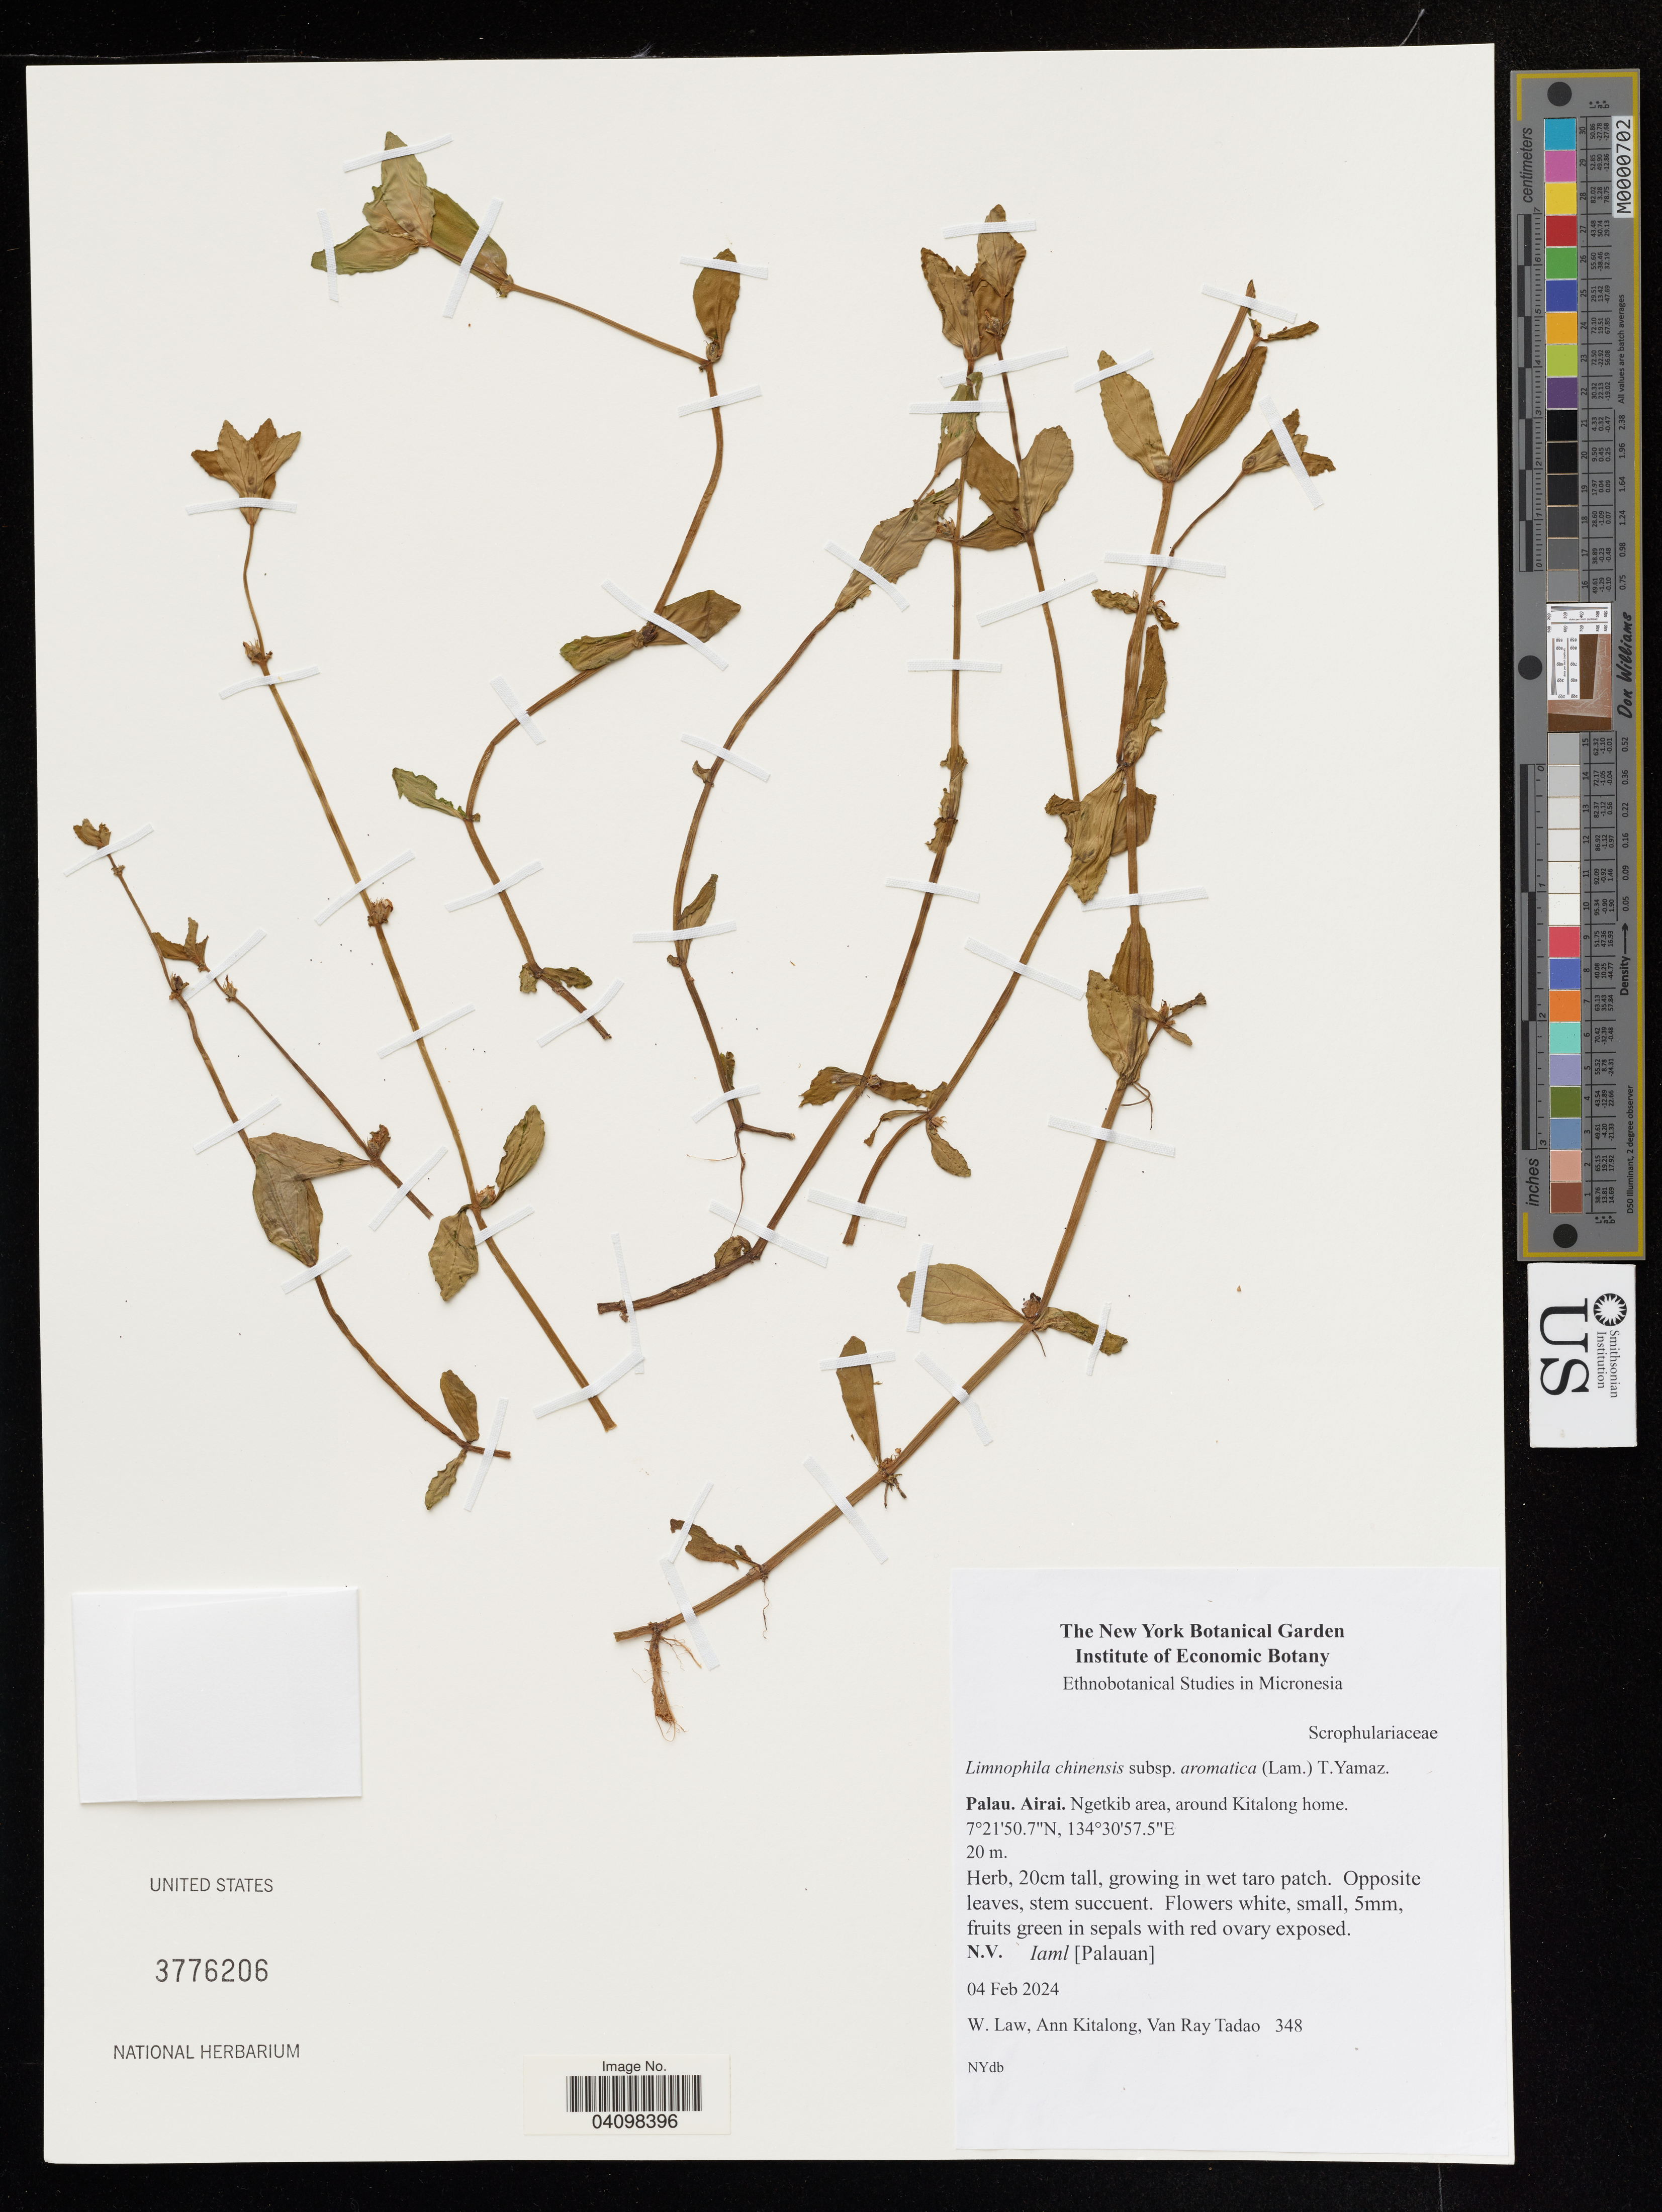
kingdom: Plantae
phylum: Tracheophyta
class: Magnoliopsida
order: Lamiales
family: Plantaginaceae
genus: Limnophila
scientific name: Limnophila chinensis (Osbeck) Merr. subsp. aromatica (Lam) T.Yamaz.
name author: (Lam.) T. Yamaz.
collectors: W. Law, A. Kitalong & V. Tadao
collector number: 348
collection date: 2024-02-04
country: Belau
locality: Airai. Ngetkib area, around Kitalong home.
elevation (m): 20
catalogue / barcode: US 3776206